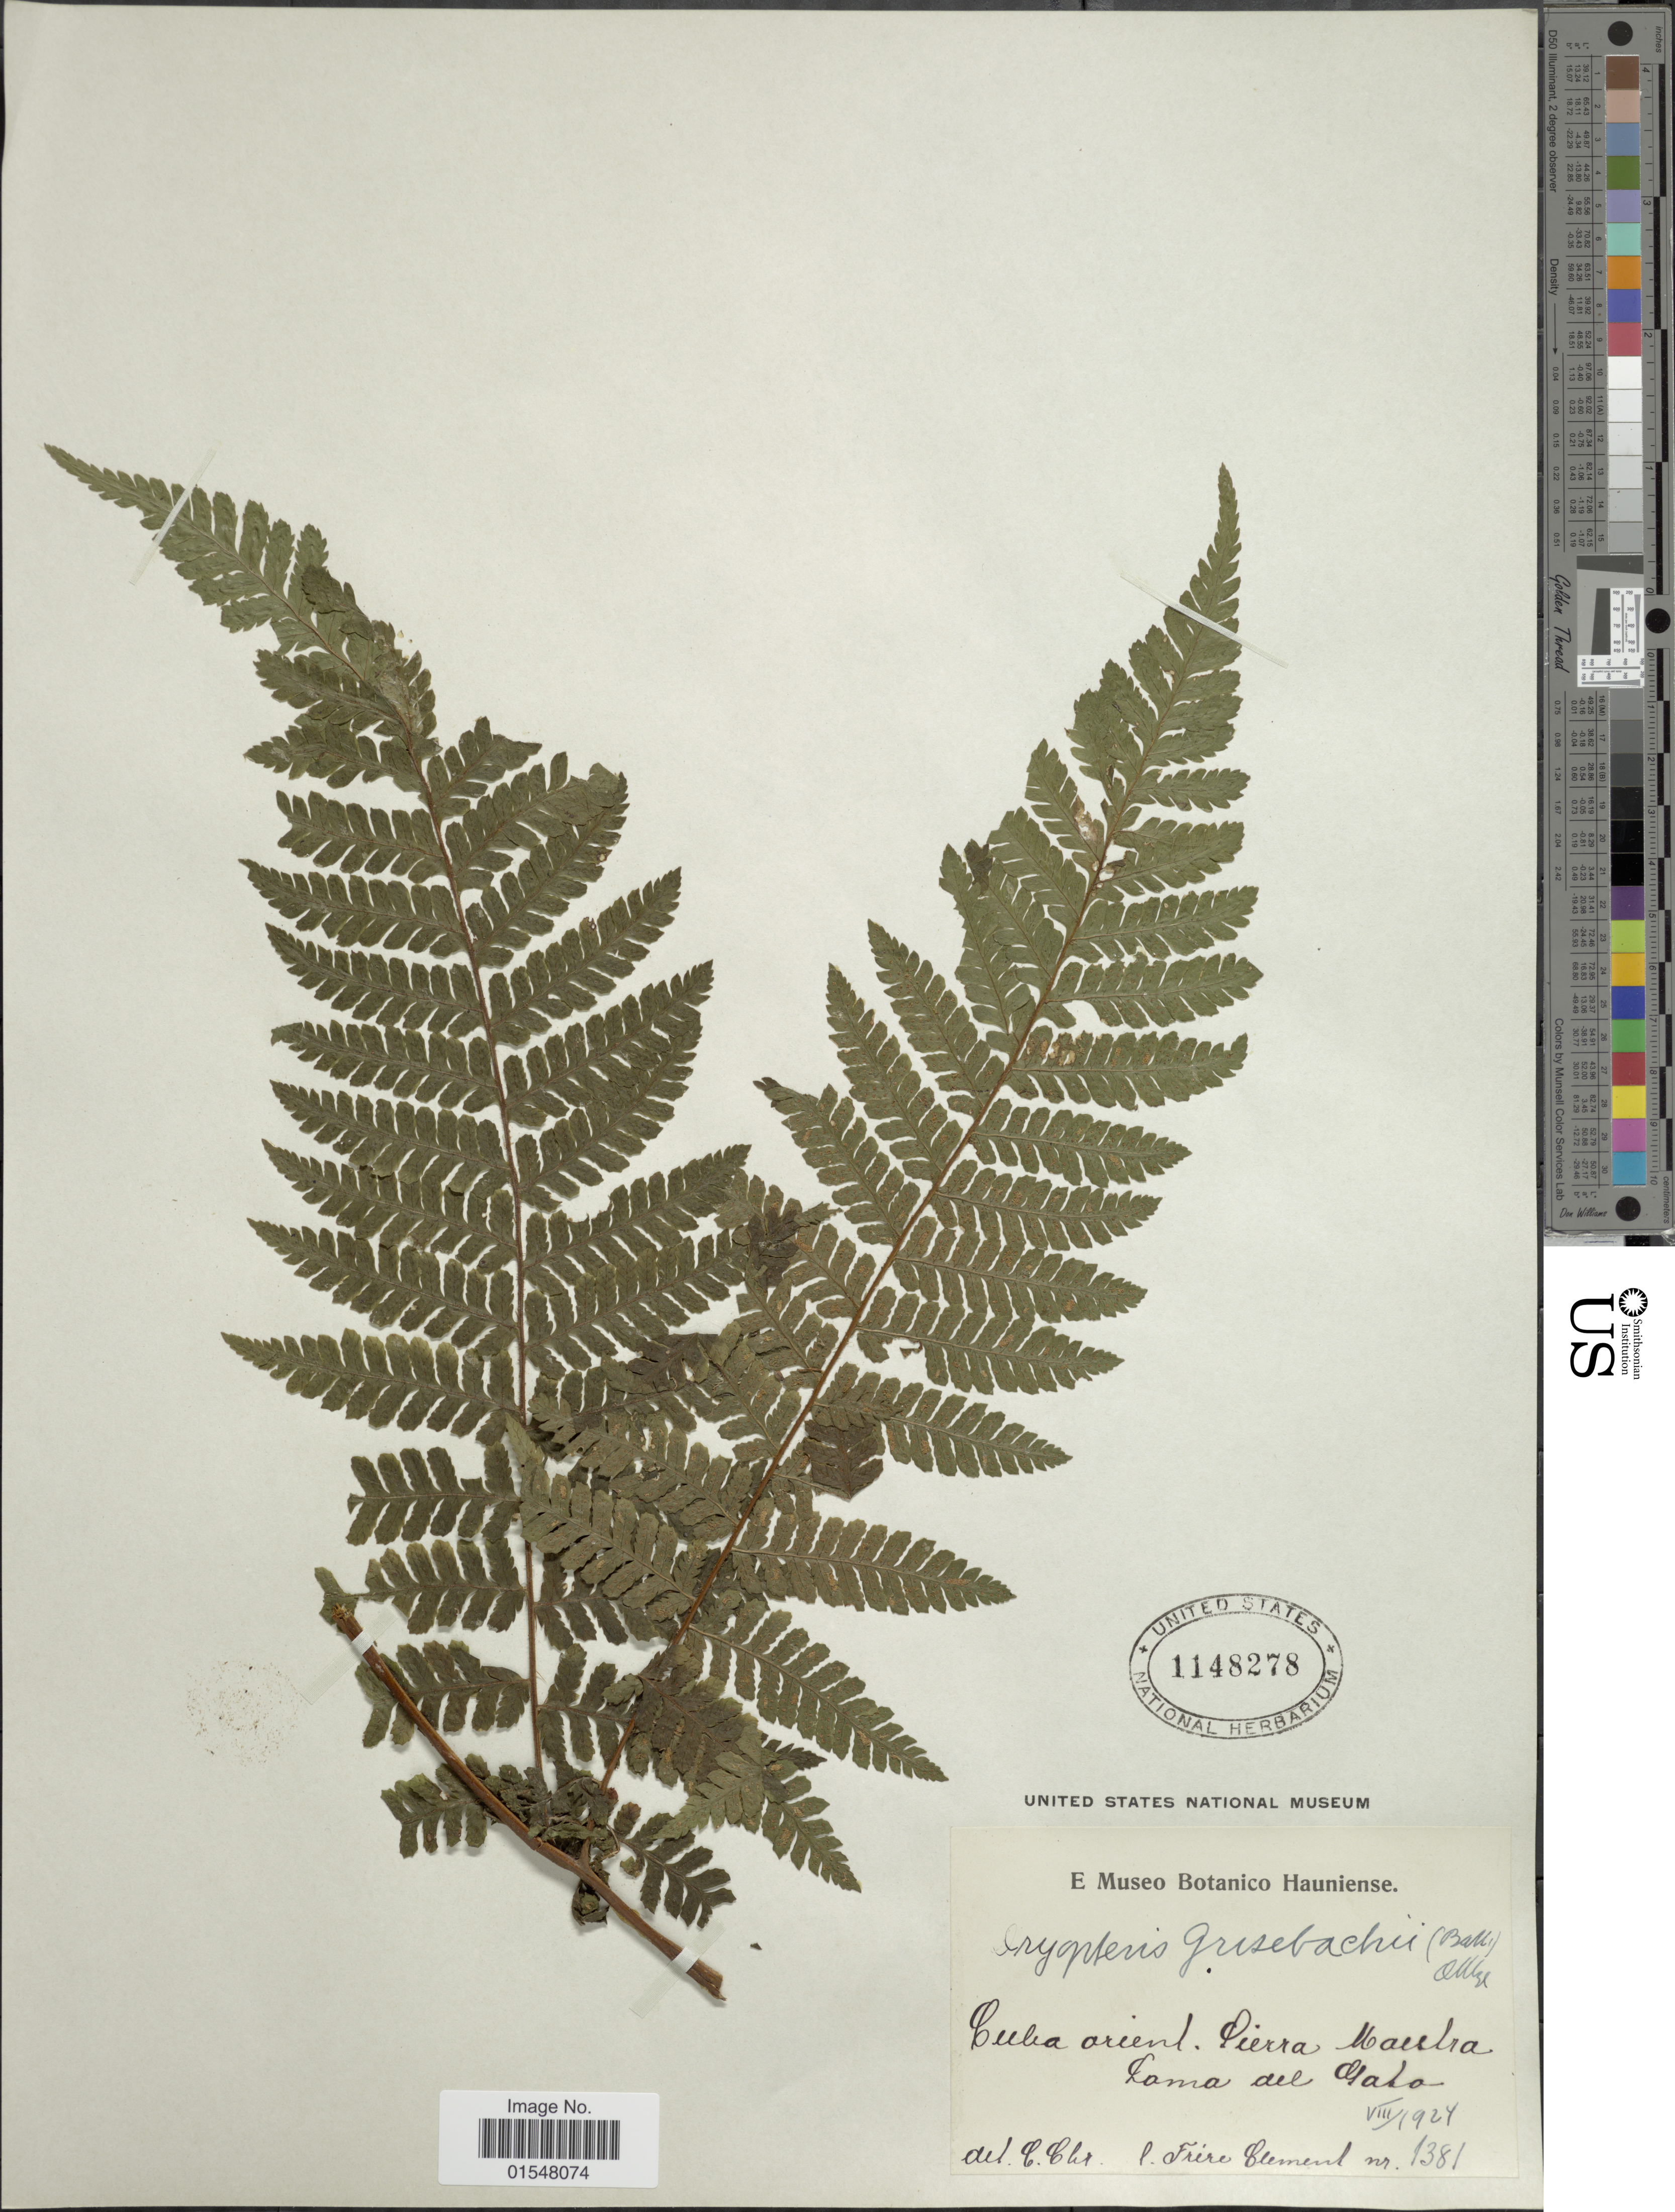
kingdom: Plantae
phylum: Tracheophyta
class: Polypodiopsida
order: Polypodiales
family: Dryopteridaceae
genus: Ctenitis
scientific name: Ctenitis grisebachii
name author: (Baker) Ching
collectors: B. Clement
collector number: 1381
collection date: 1924-08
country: Cuba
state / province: Oriente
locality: Cuba orient. Sierra Maetra, Loma del Gato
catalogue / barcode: US 1148278